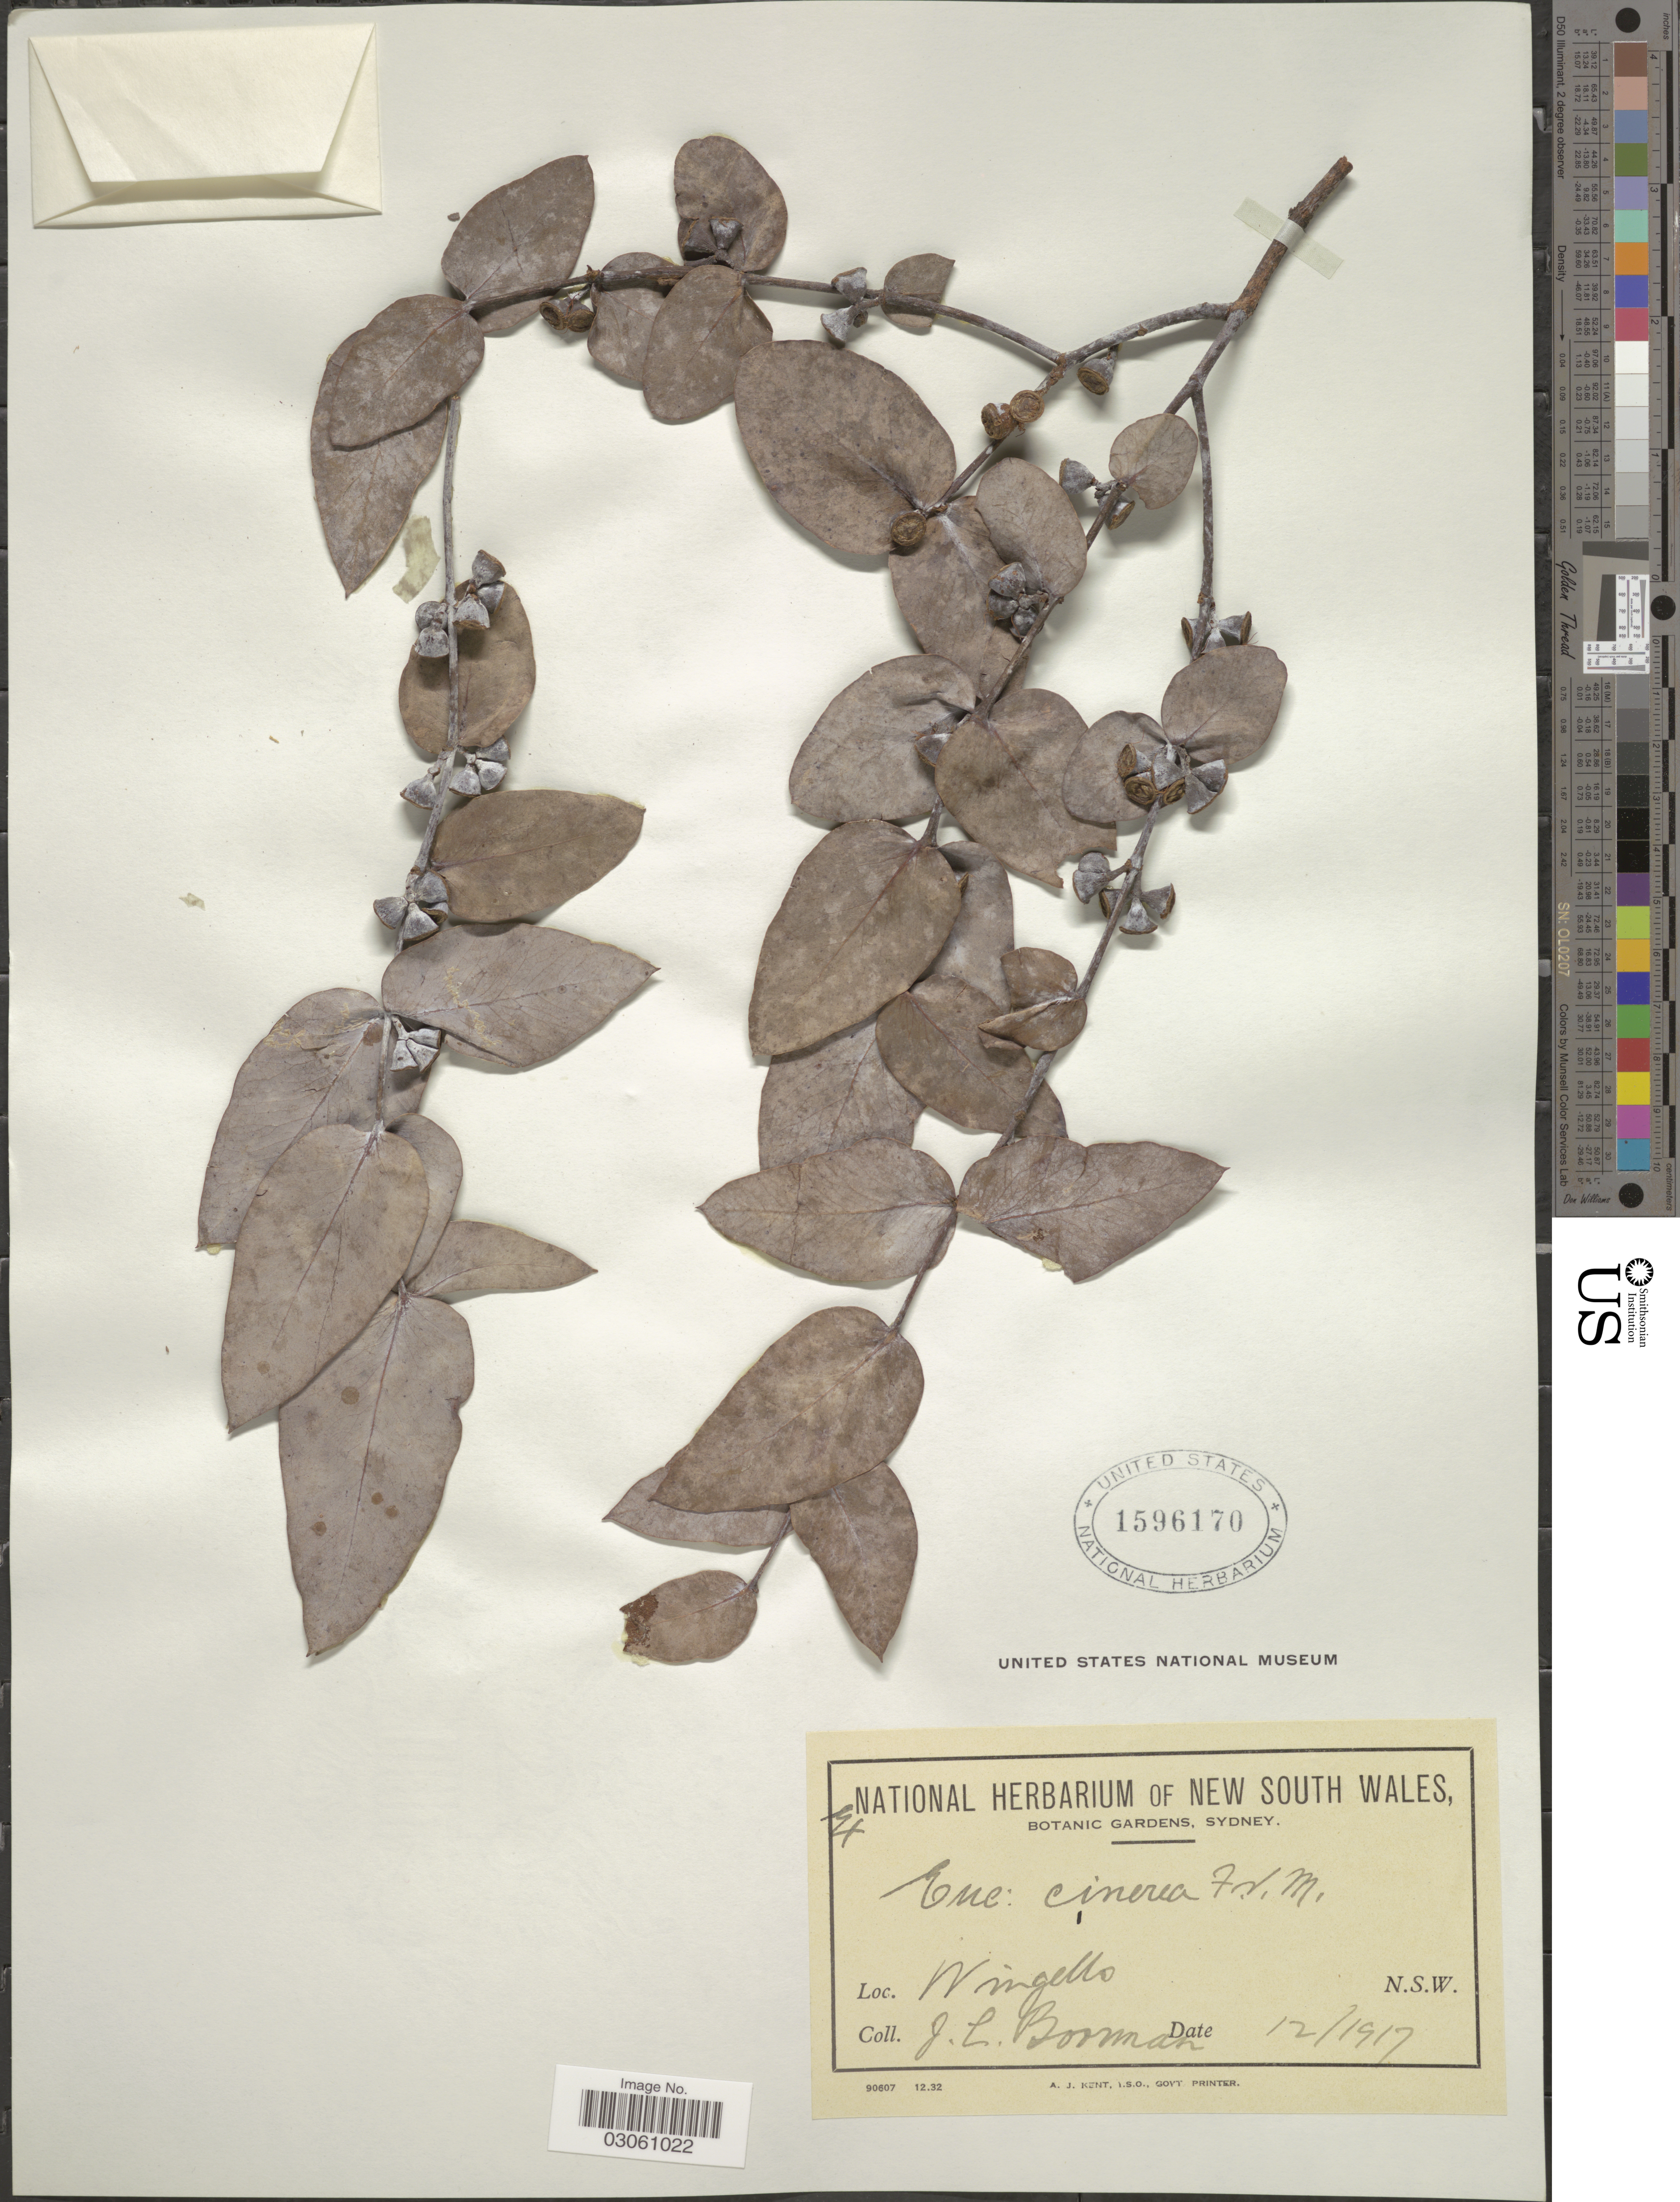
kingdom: Plantae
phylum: Tracheophyta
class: Magnoliopsida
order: Myrtales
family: Myrtaceae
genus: Eucalyptus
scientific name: Eucalyptus cinerea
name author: F. Muell. ex Benth.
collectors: J. Boorman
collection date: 1917-12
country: Australia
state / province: New South Wales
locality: Wingello.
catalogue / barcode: US 1596170